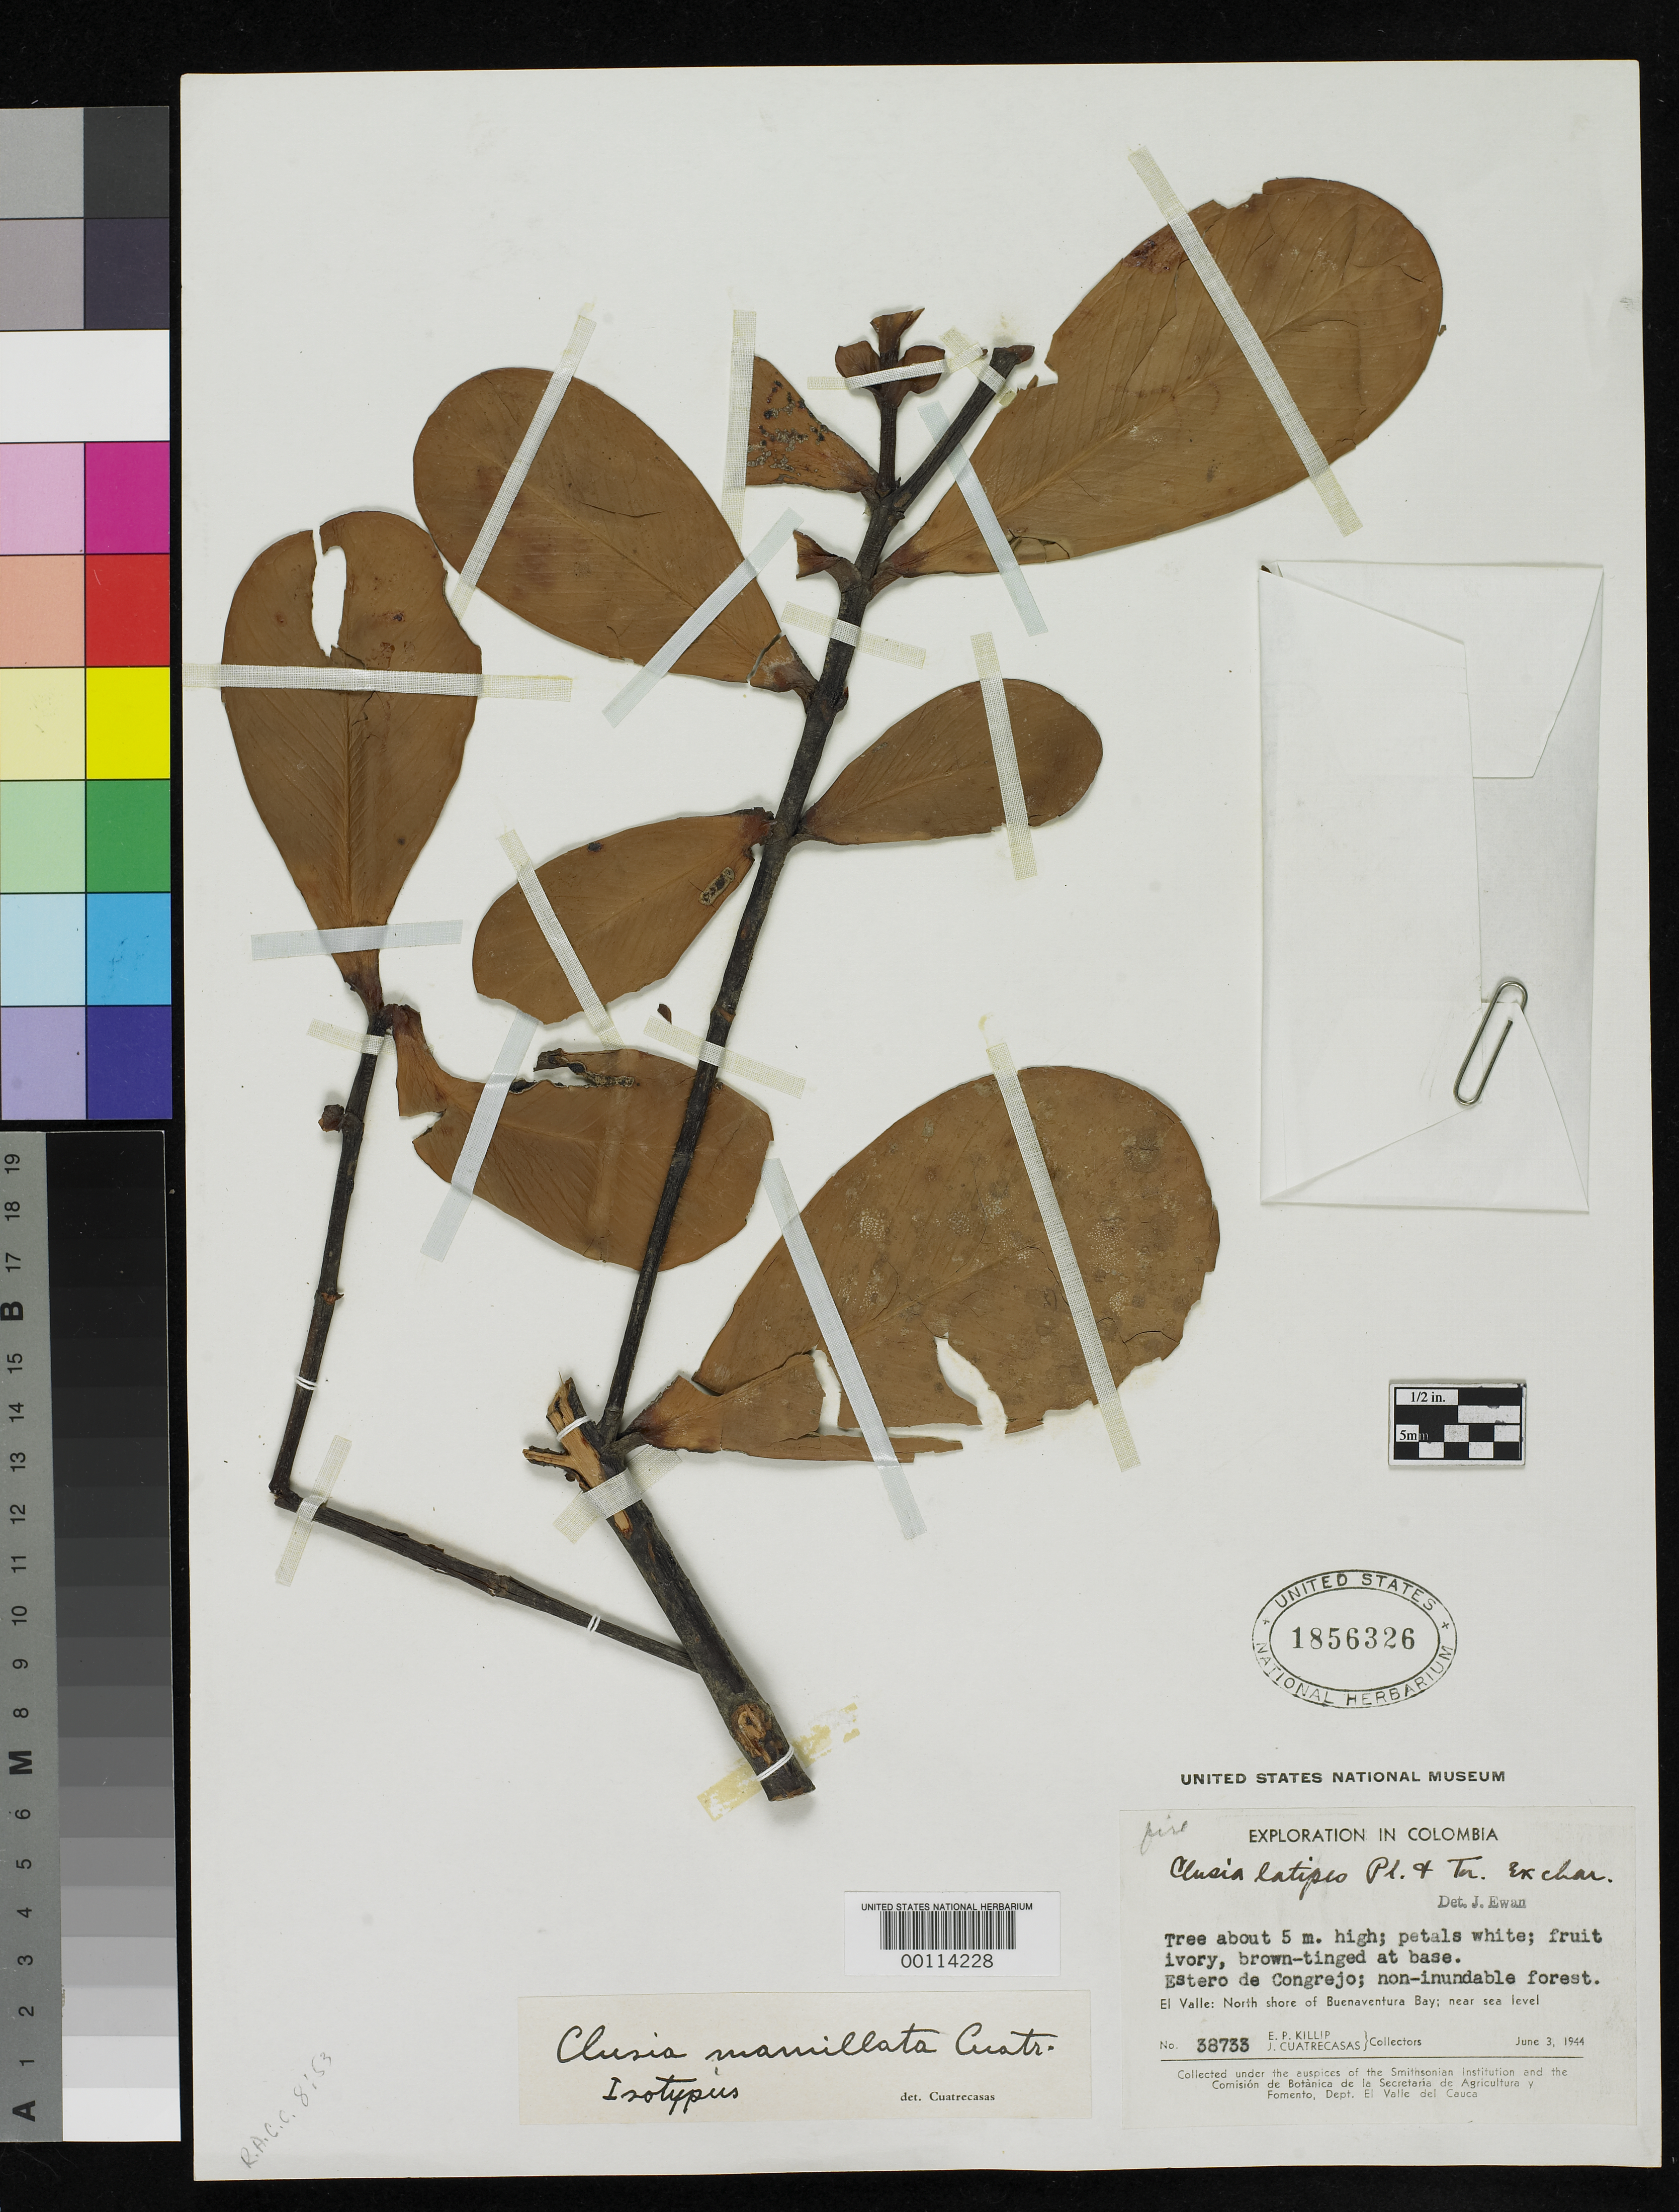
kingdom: Plantae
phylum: Tracheophyta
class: Magnoliopsida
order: Malpighiales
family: Clusiaceae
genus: Clusia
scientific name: Clusia mamillata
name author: Cuatrec.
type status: Isotype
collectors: E. P. Killip & J. Cuatrecasas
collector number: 38733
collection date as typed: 03 Jun 1944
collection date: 1944-06-03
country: Colombia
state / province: Valle del Cauca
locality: Buena Ventura Bay, north shore.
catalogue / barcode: US 1856326